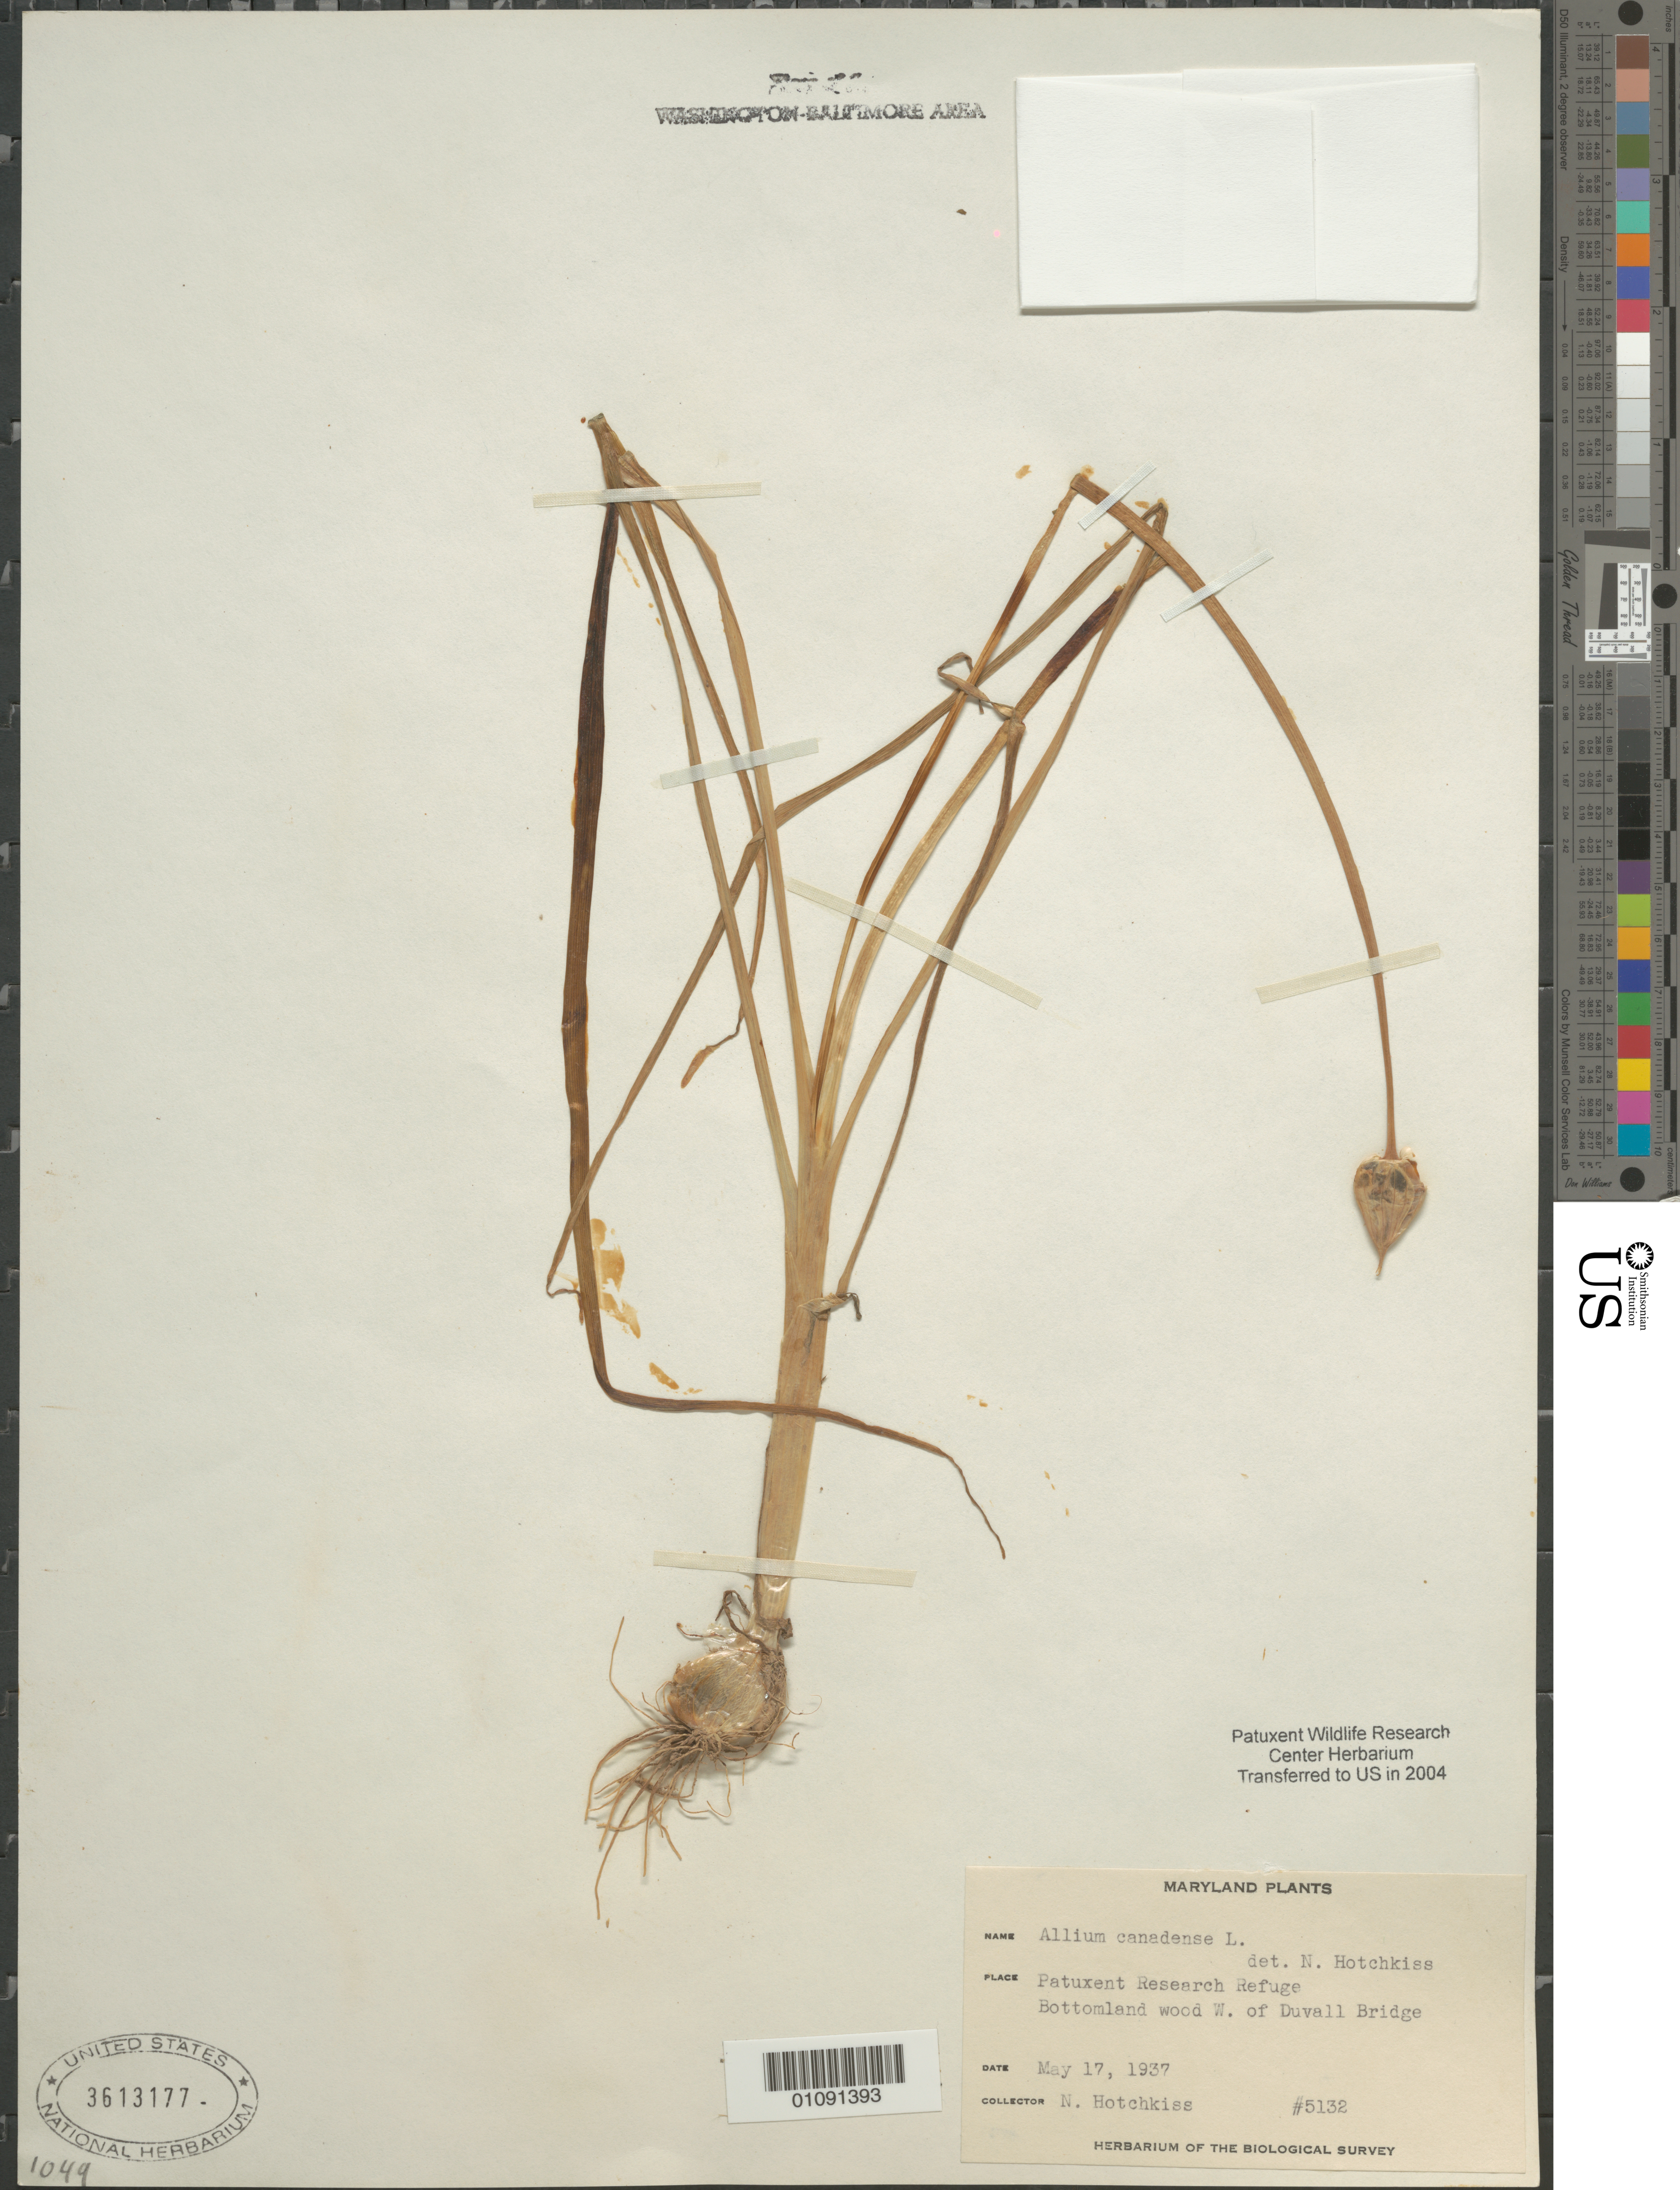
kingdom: Plantae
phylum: Tracheophyta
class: Liliopsida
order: Asparagales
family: Amaryllidaceae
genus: Allium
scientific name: Allium canadense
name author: L.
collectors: N. Hotchkiss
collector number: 5132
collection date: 1937-05-17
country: United States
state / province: Maryland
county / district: Prince George's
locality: Patuxent Wildlife Refuge. W. of Duvall Bridge.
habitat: Bottomland wood[s].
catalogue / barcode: US 3613177